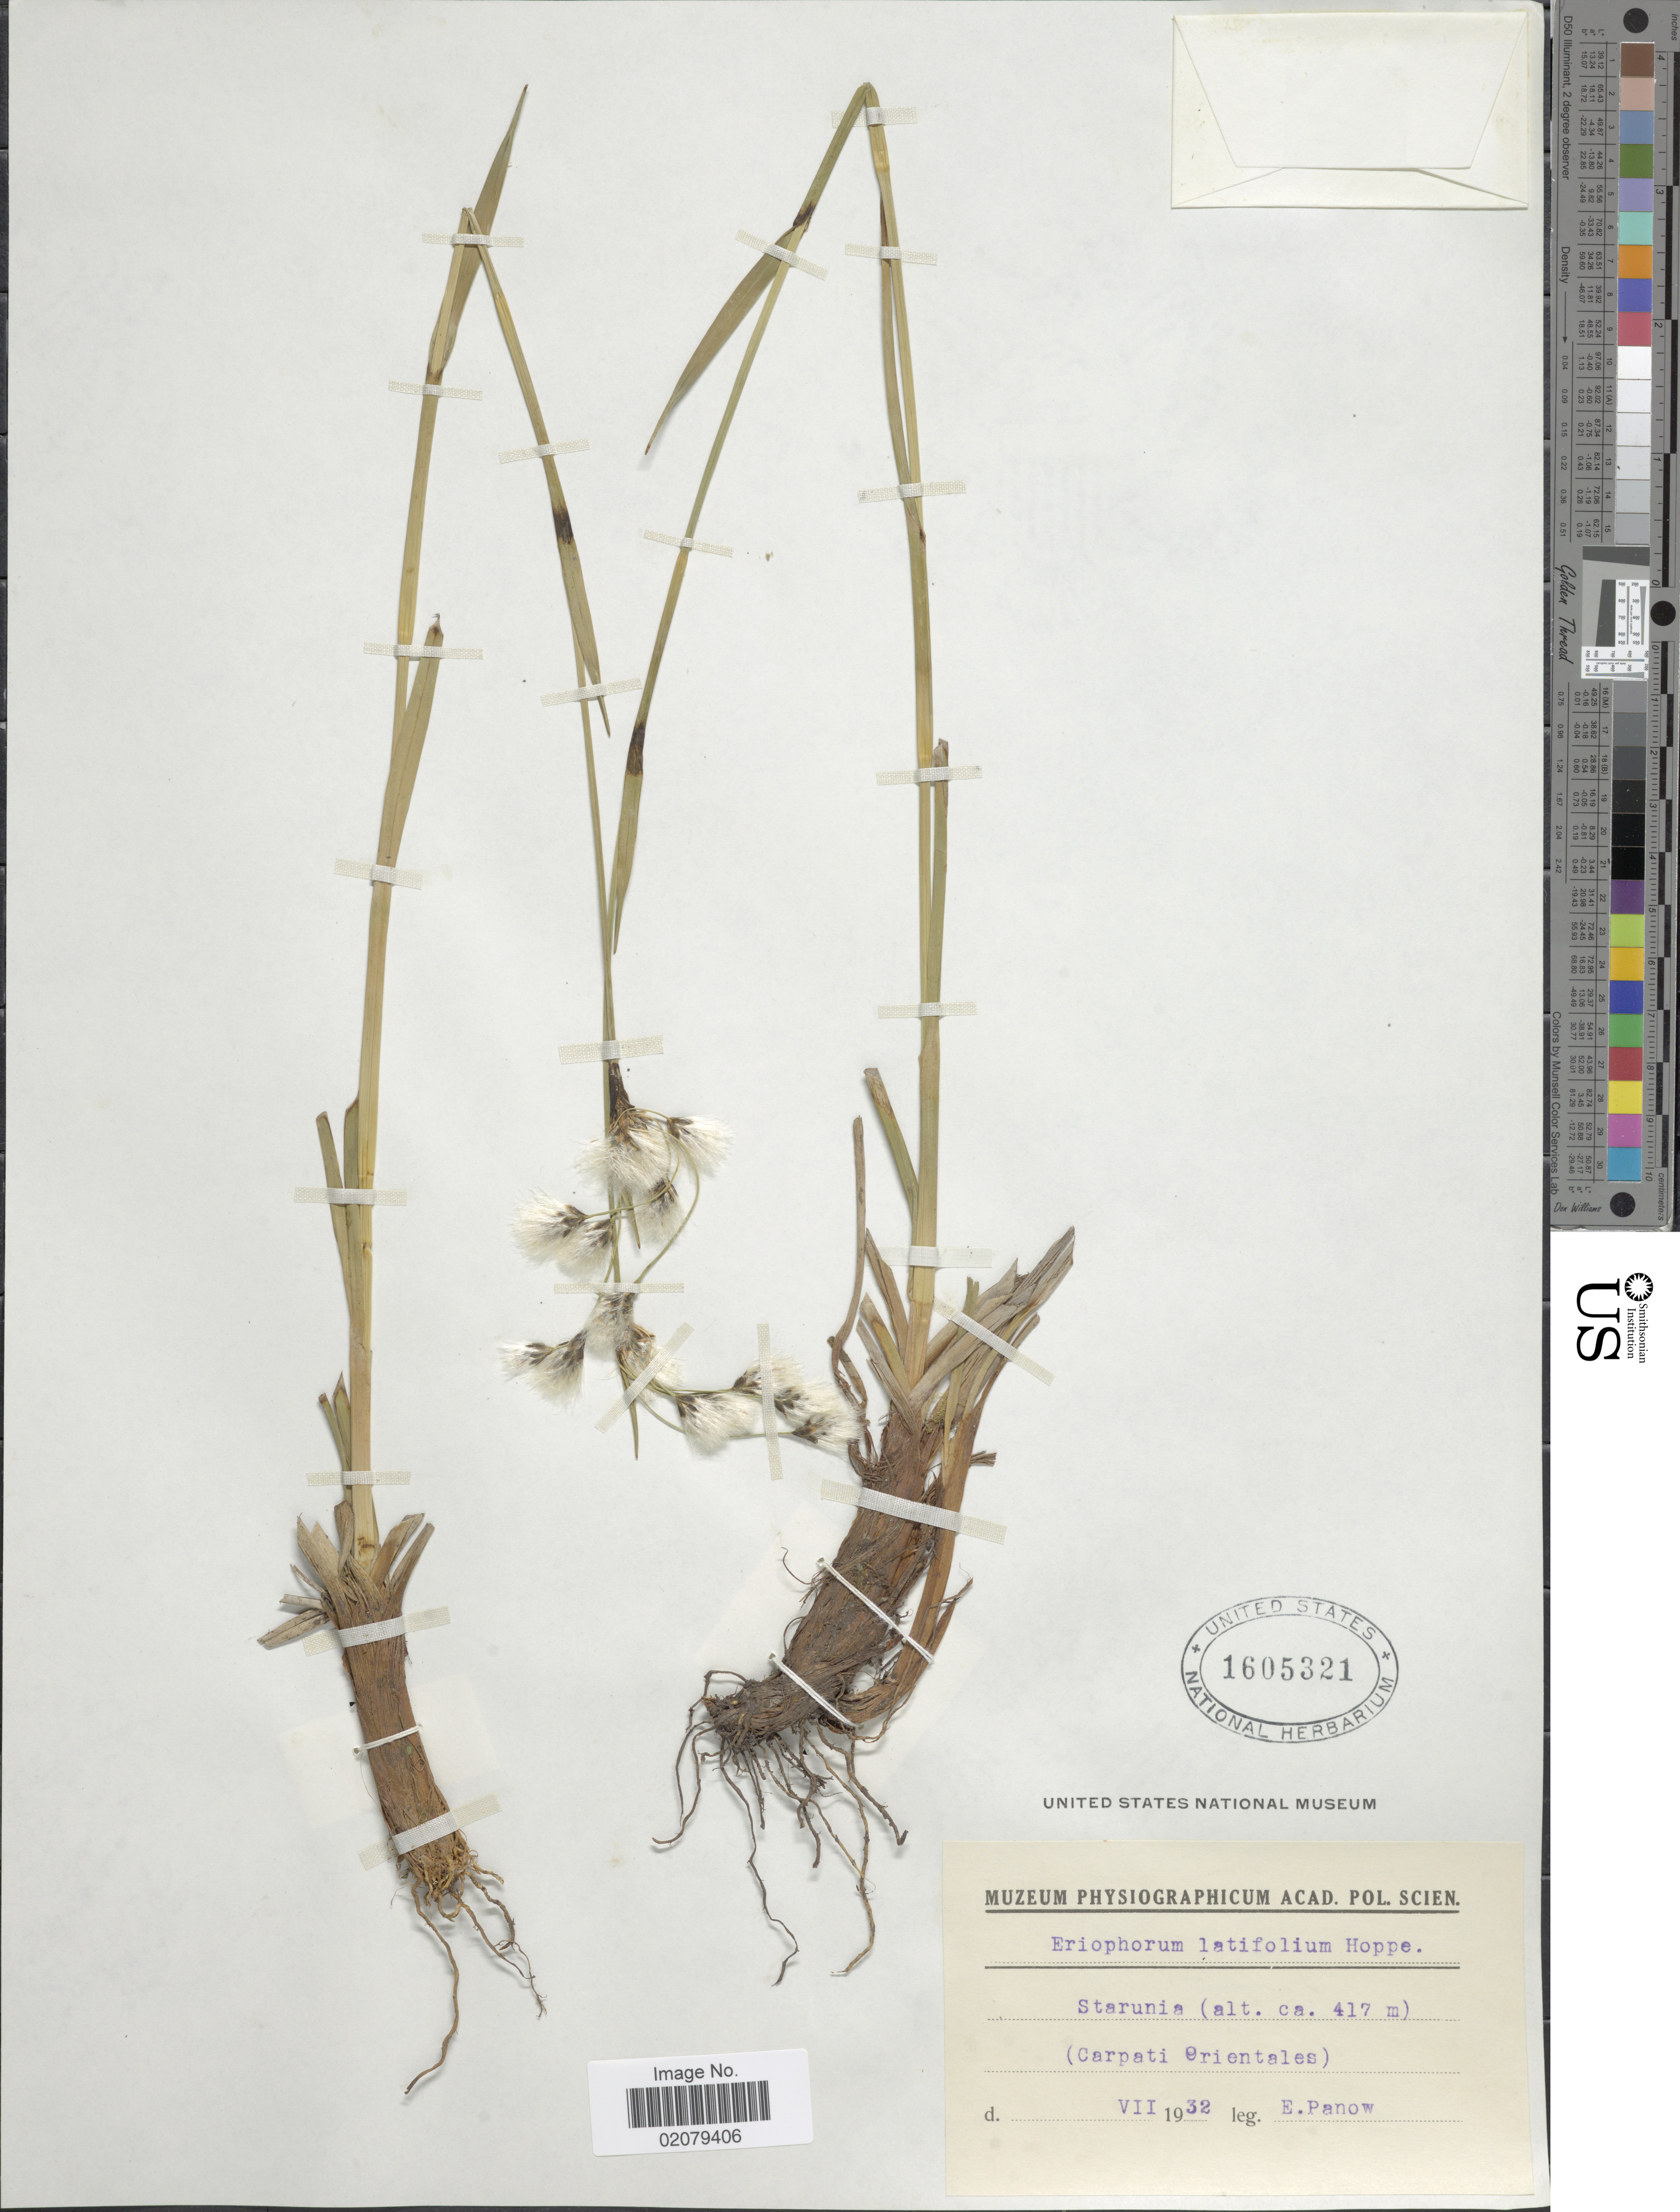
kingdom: Plantae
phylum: Tracheophyta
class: Liliopsida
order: Poales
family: Cyperaceae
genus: Eriophorum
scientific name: Eriophorum latifolium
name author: Hoppe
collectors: E. Panow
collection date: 1932-07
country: Ukraine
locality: Starunia (Carpati Orientales)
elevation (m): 417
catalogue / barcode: US 1605321